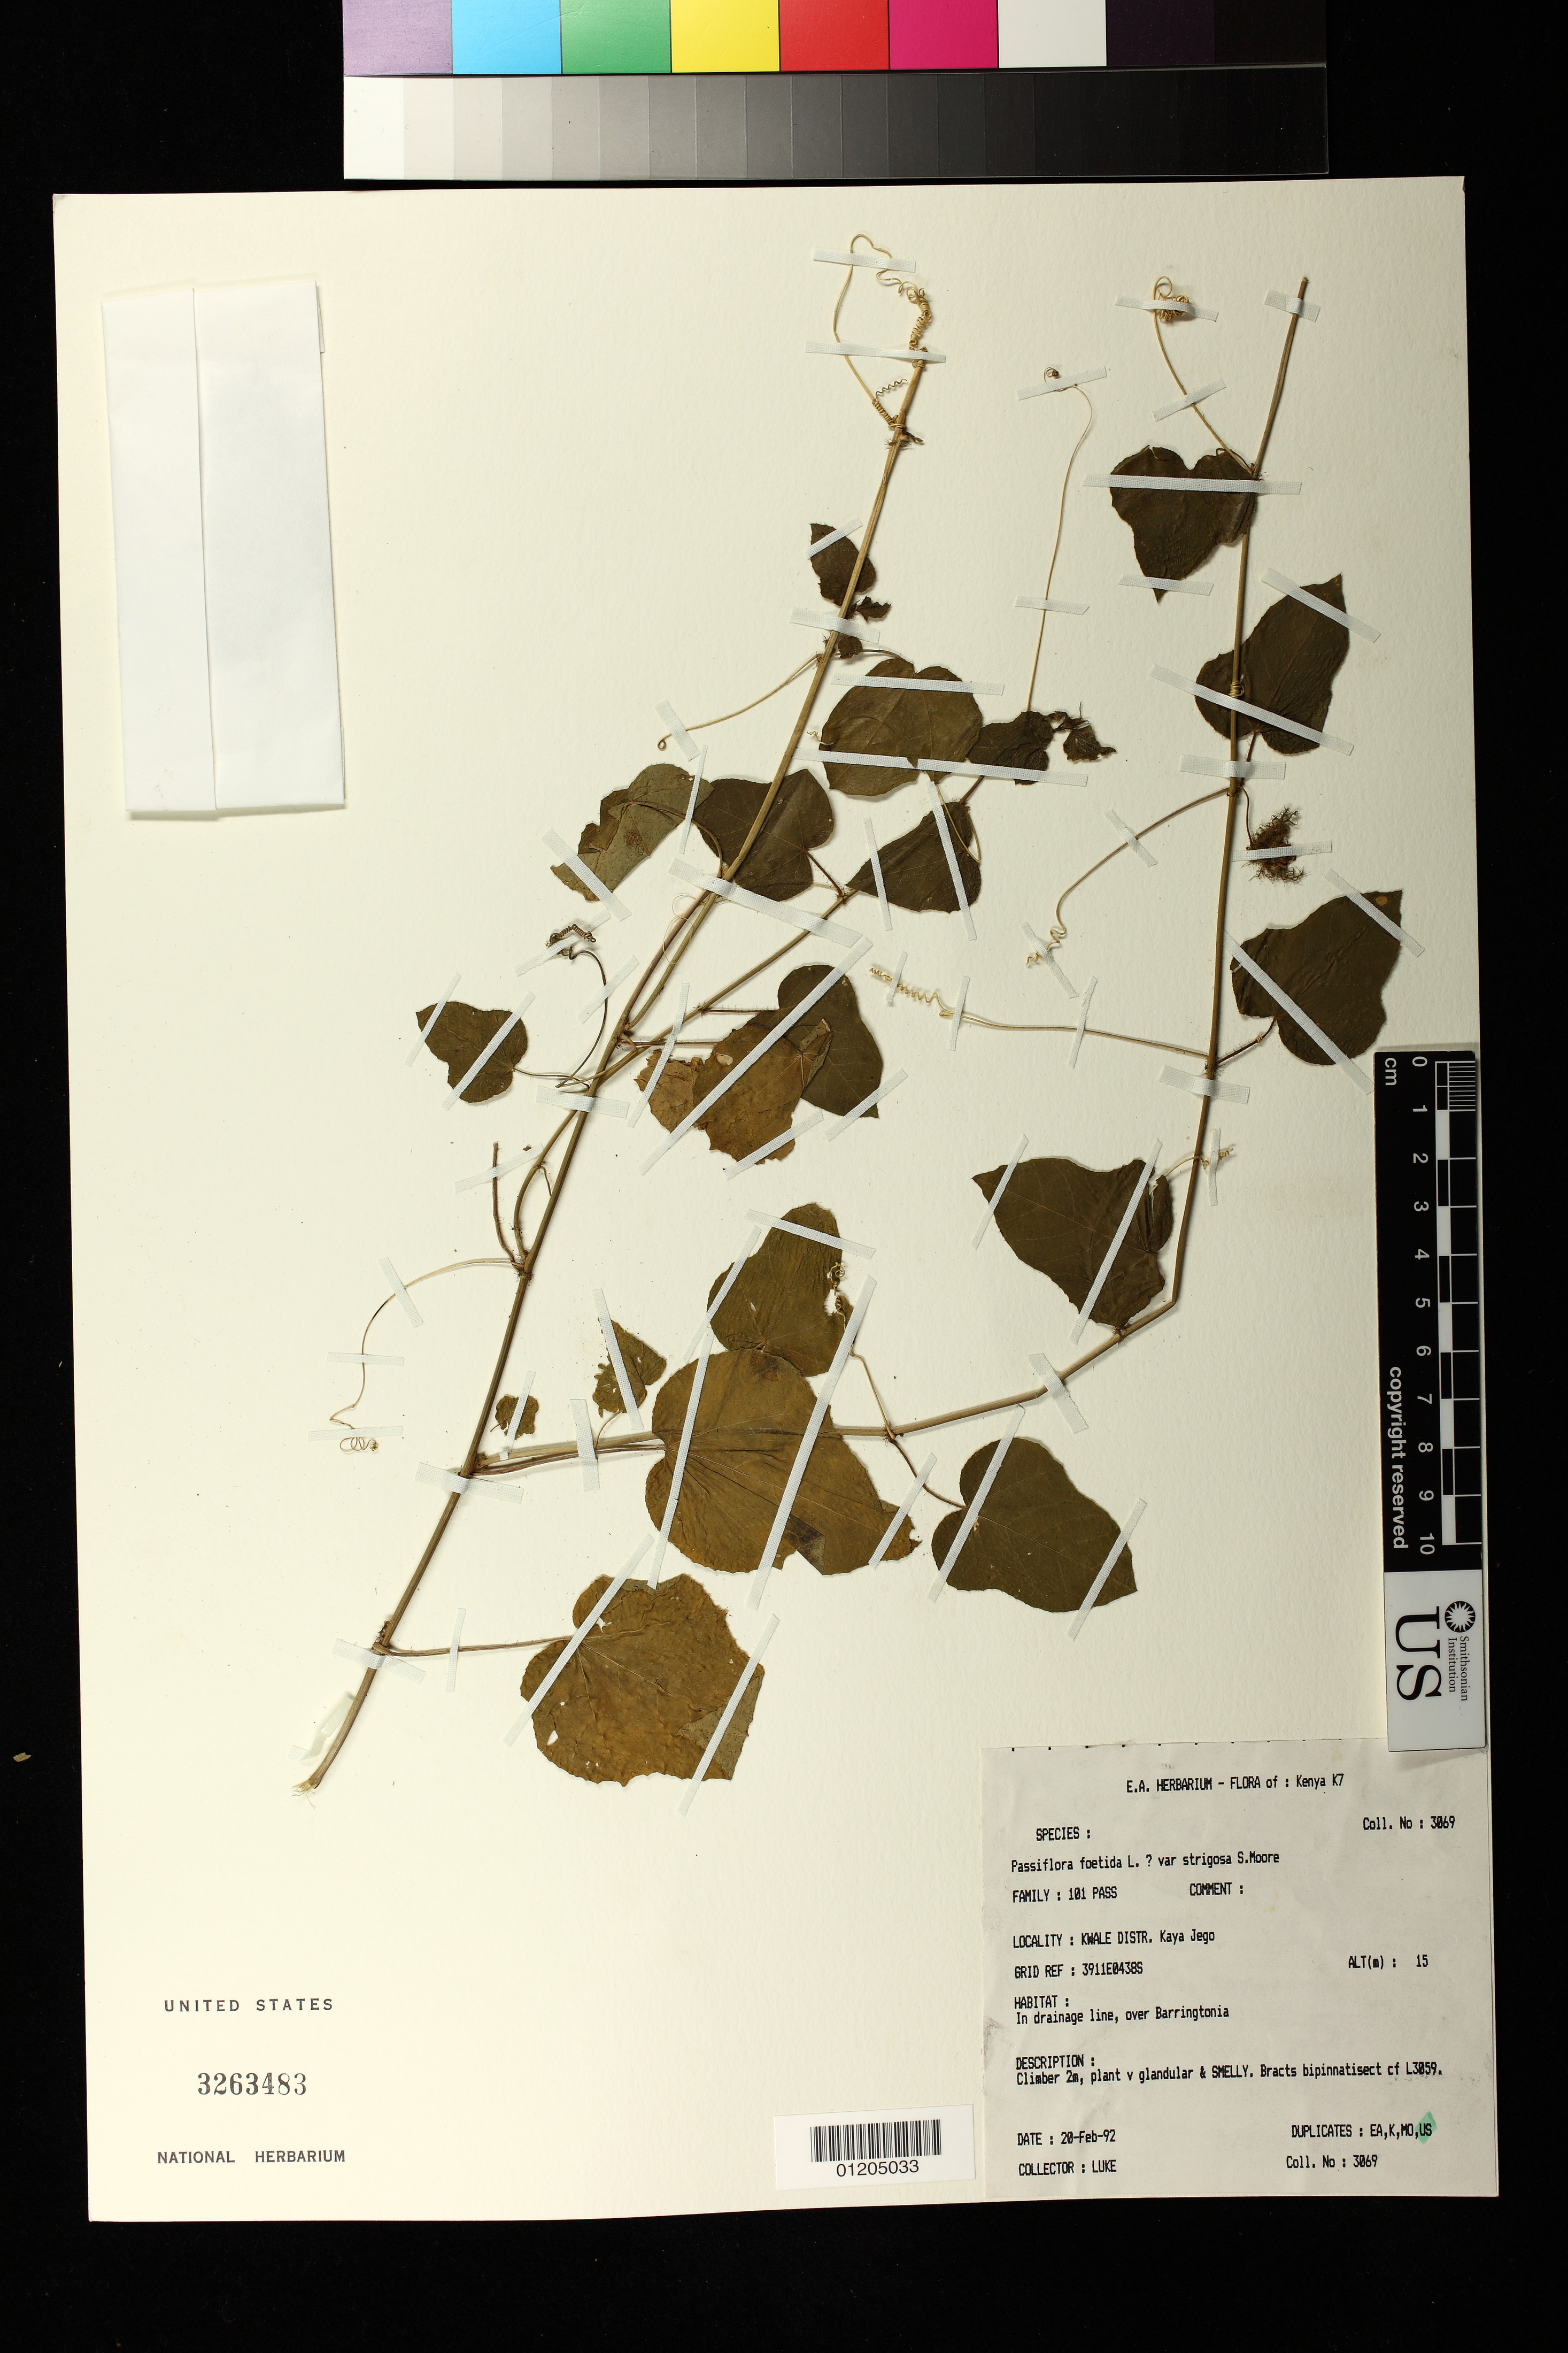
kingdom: Plantae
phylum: Tracheophyta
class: Magnoliopsida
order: Malpighiales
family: Passifloraceae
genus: Passiflora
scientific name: Passiflora foetida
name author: L.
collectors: -. Luke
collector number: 3069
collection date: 1992-02-20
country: Kenya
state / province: Kwale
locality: Kaya Jego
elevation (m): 15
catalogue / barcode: US 3263483